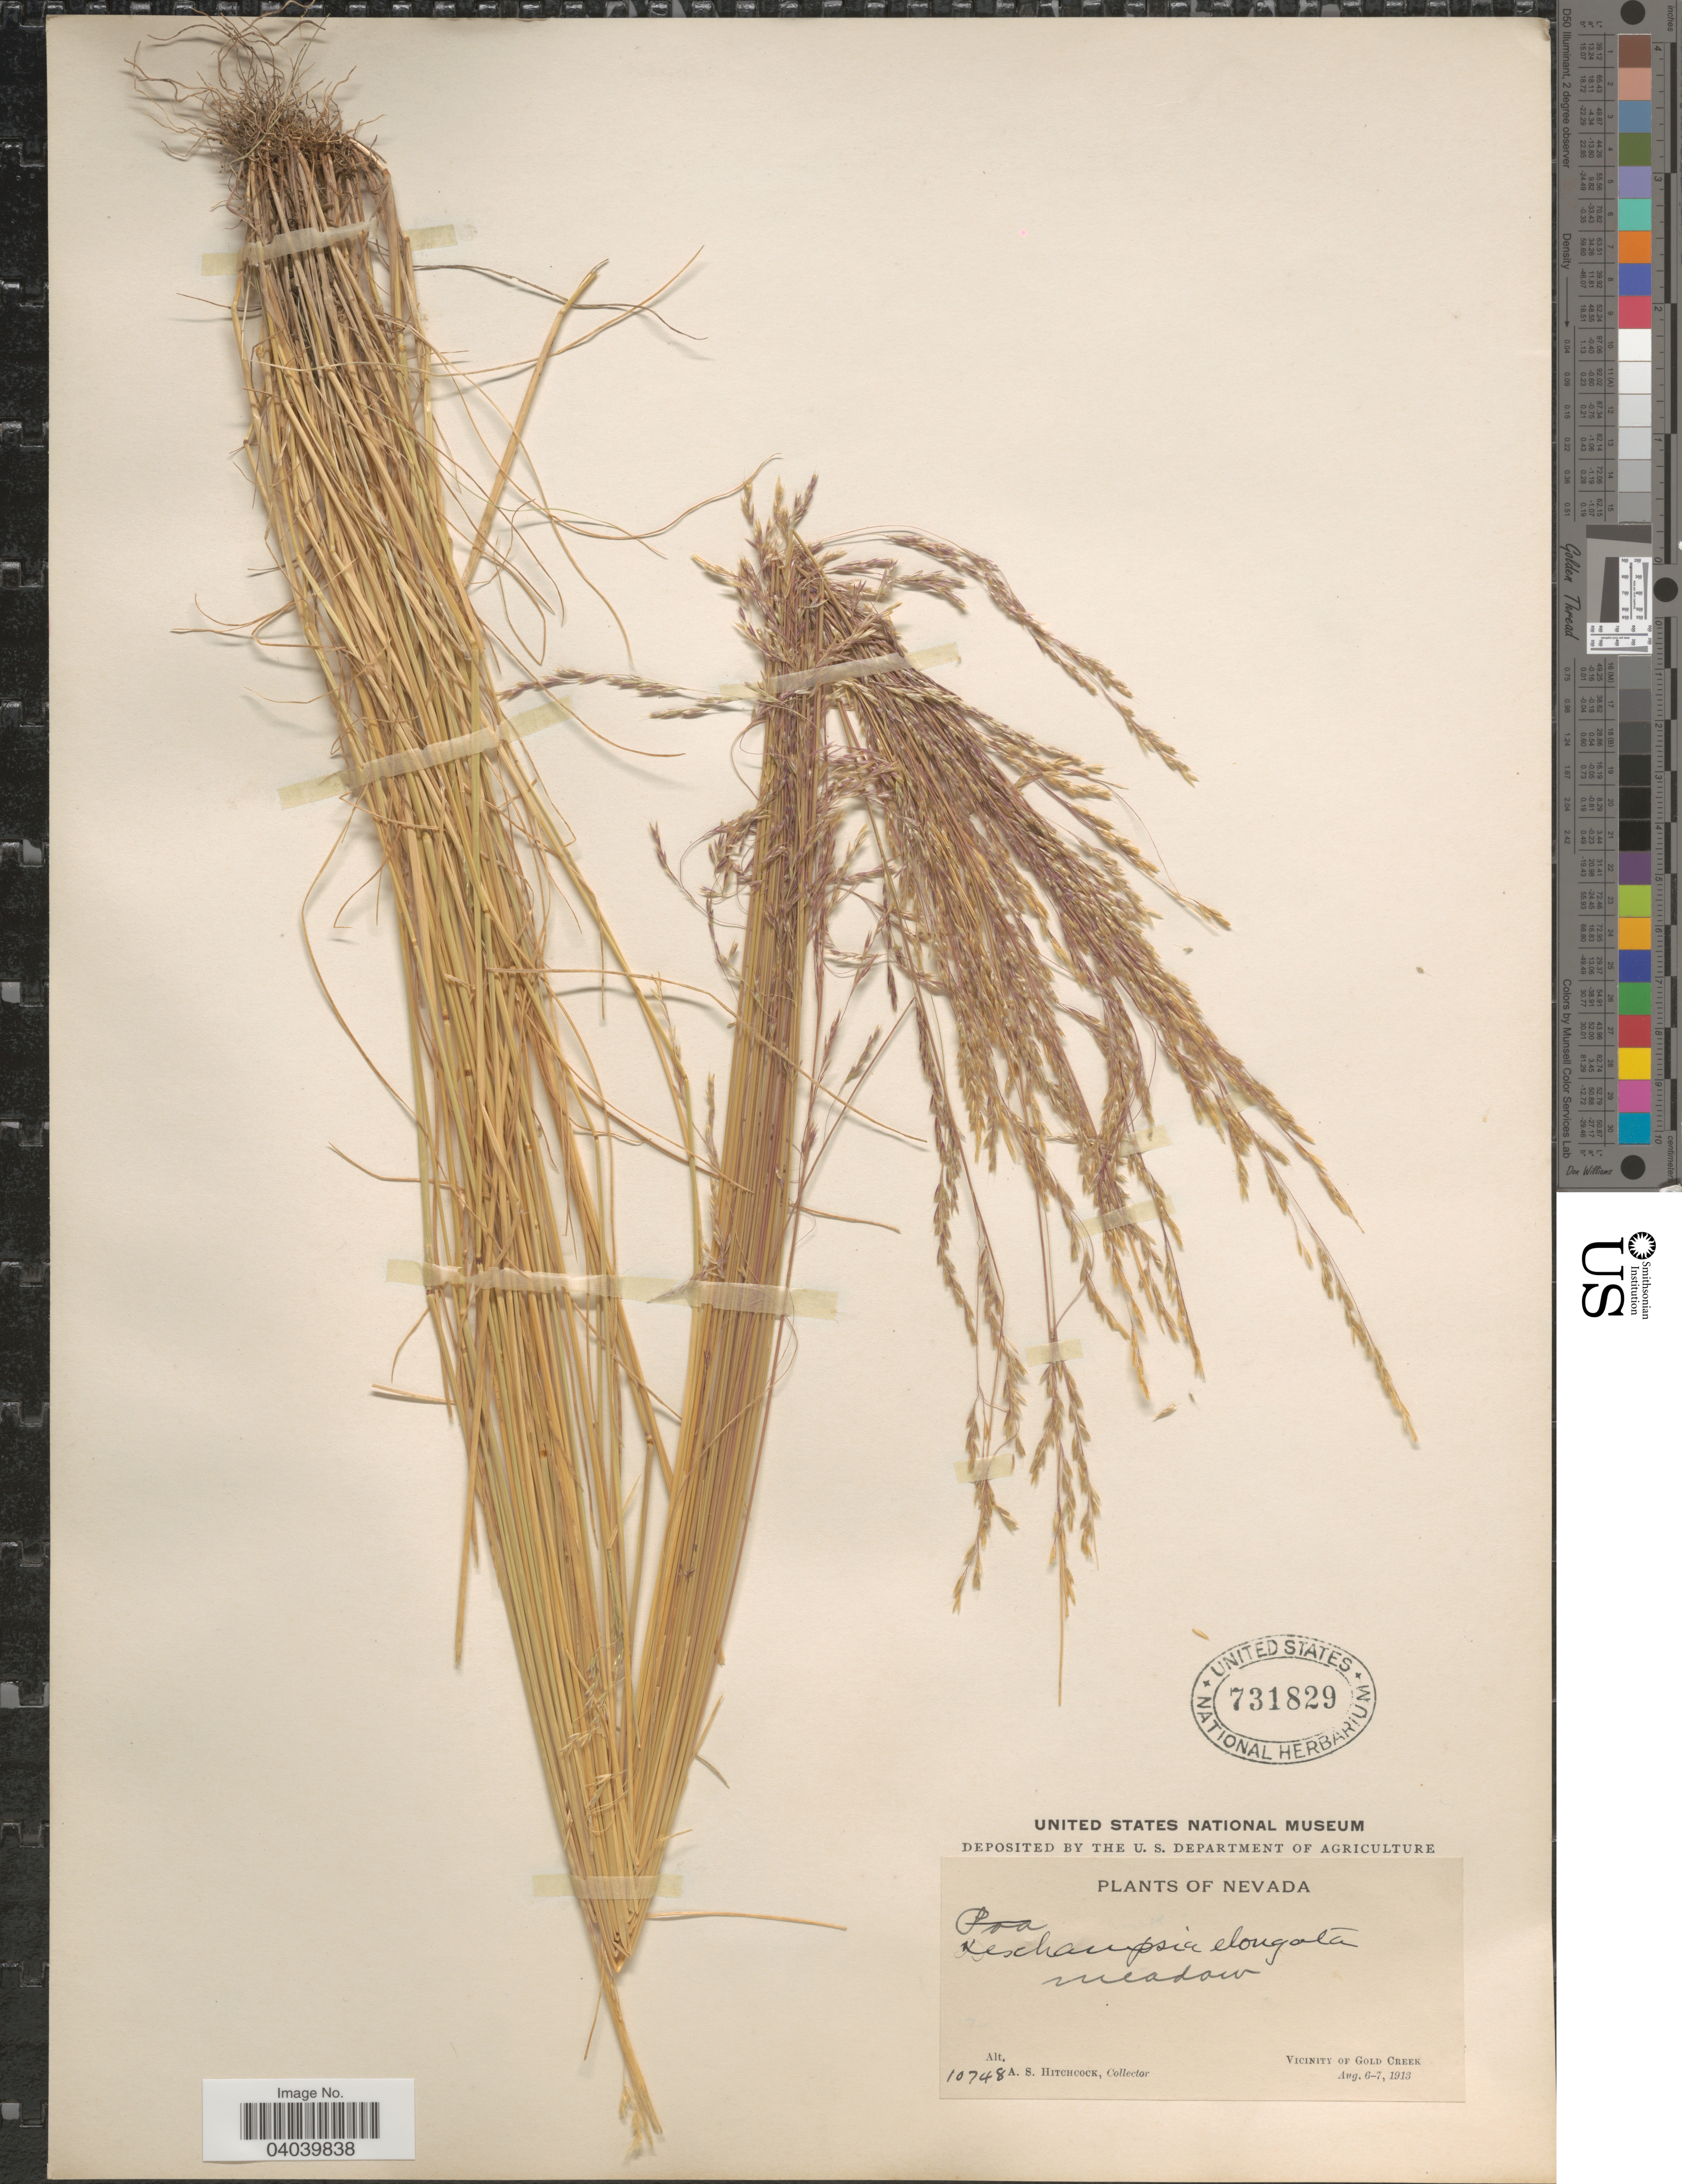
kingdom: Plantae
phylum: Tracheophyta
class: Liliopsida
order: Poales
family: Poaceae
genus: Deschampsia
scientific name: Deschampsia elongata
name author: (Hook.) Munro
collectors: A. S. Hitchcock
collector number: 10748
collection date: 1913-08-06/1913-08-07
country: United States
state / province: Nevada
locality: Vicinity of Gold Creek.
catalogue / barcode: US 731829